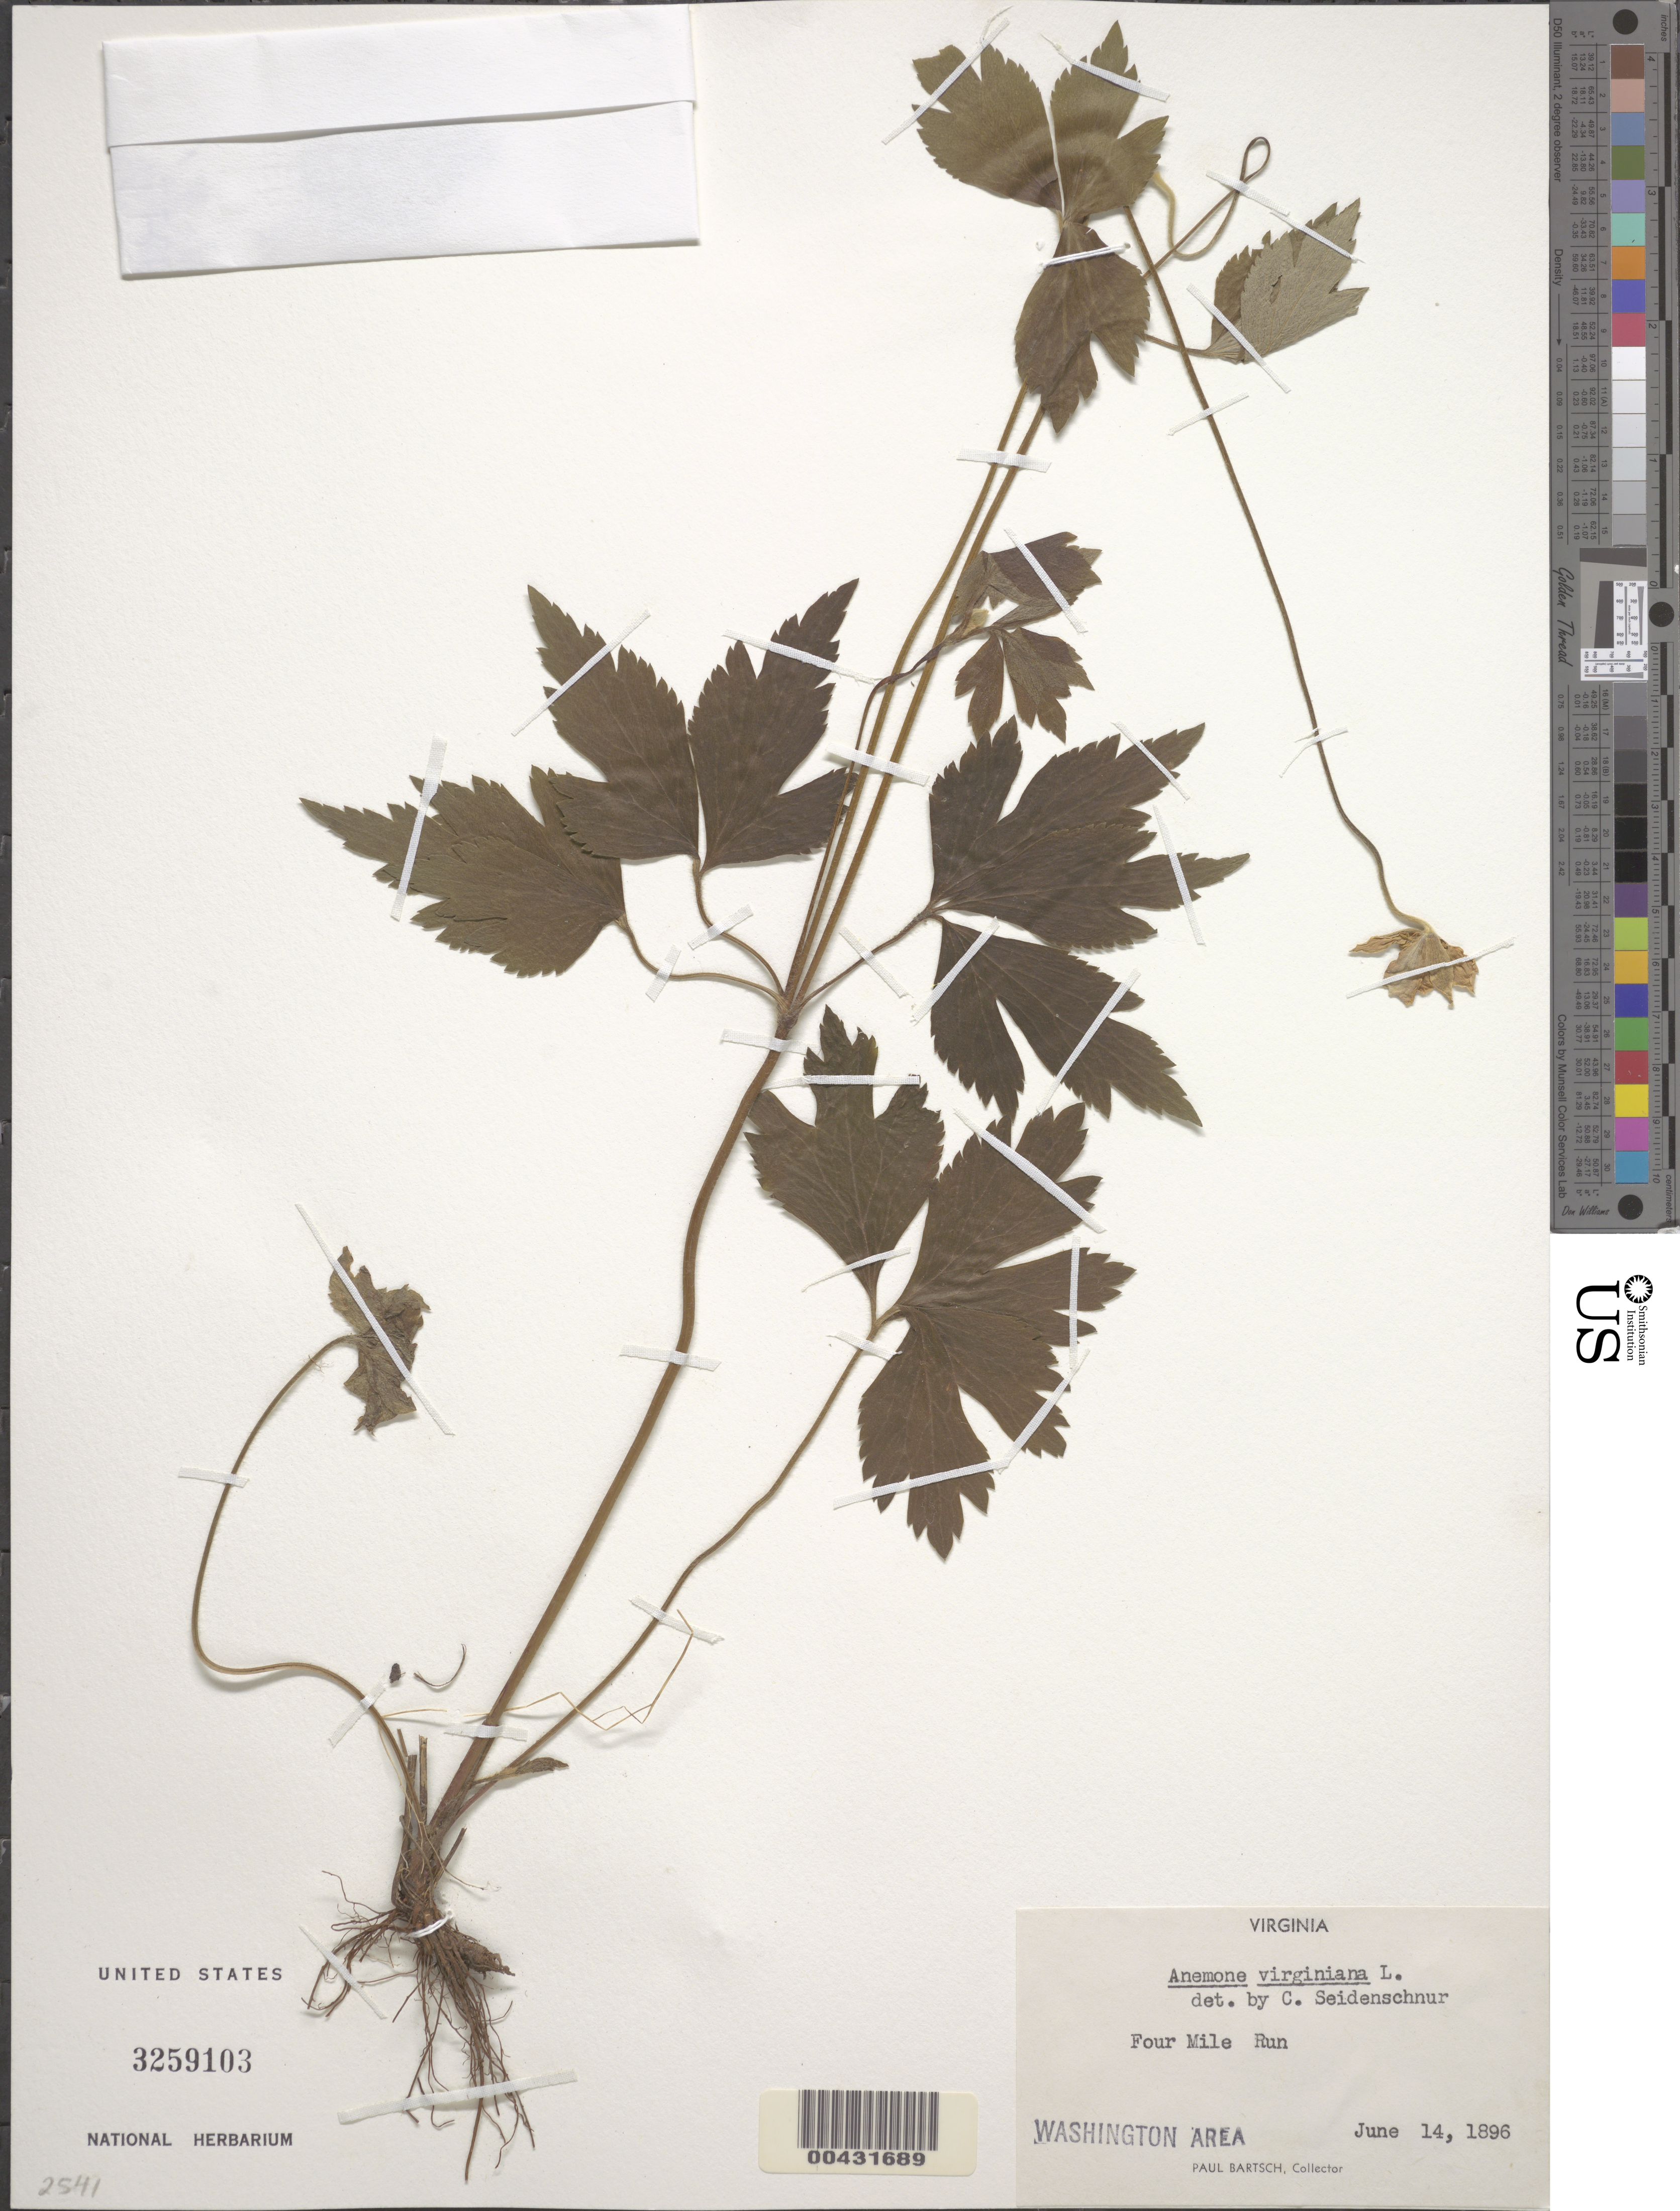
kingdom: Plantae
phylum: Tracheophyta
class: Magnoliopsida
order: Ranunculales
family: Ranunculaceae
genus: Anemone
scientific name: Anemone virginiana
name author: L.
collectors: P. Bartsch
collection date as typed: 14 Jun 1896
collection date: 1896-06-14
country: United States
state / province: Virginia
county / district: Arlington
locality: Four Mile Run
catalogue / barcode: US 3259103